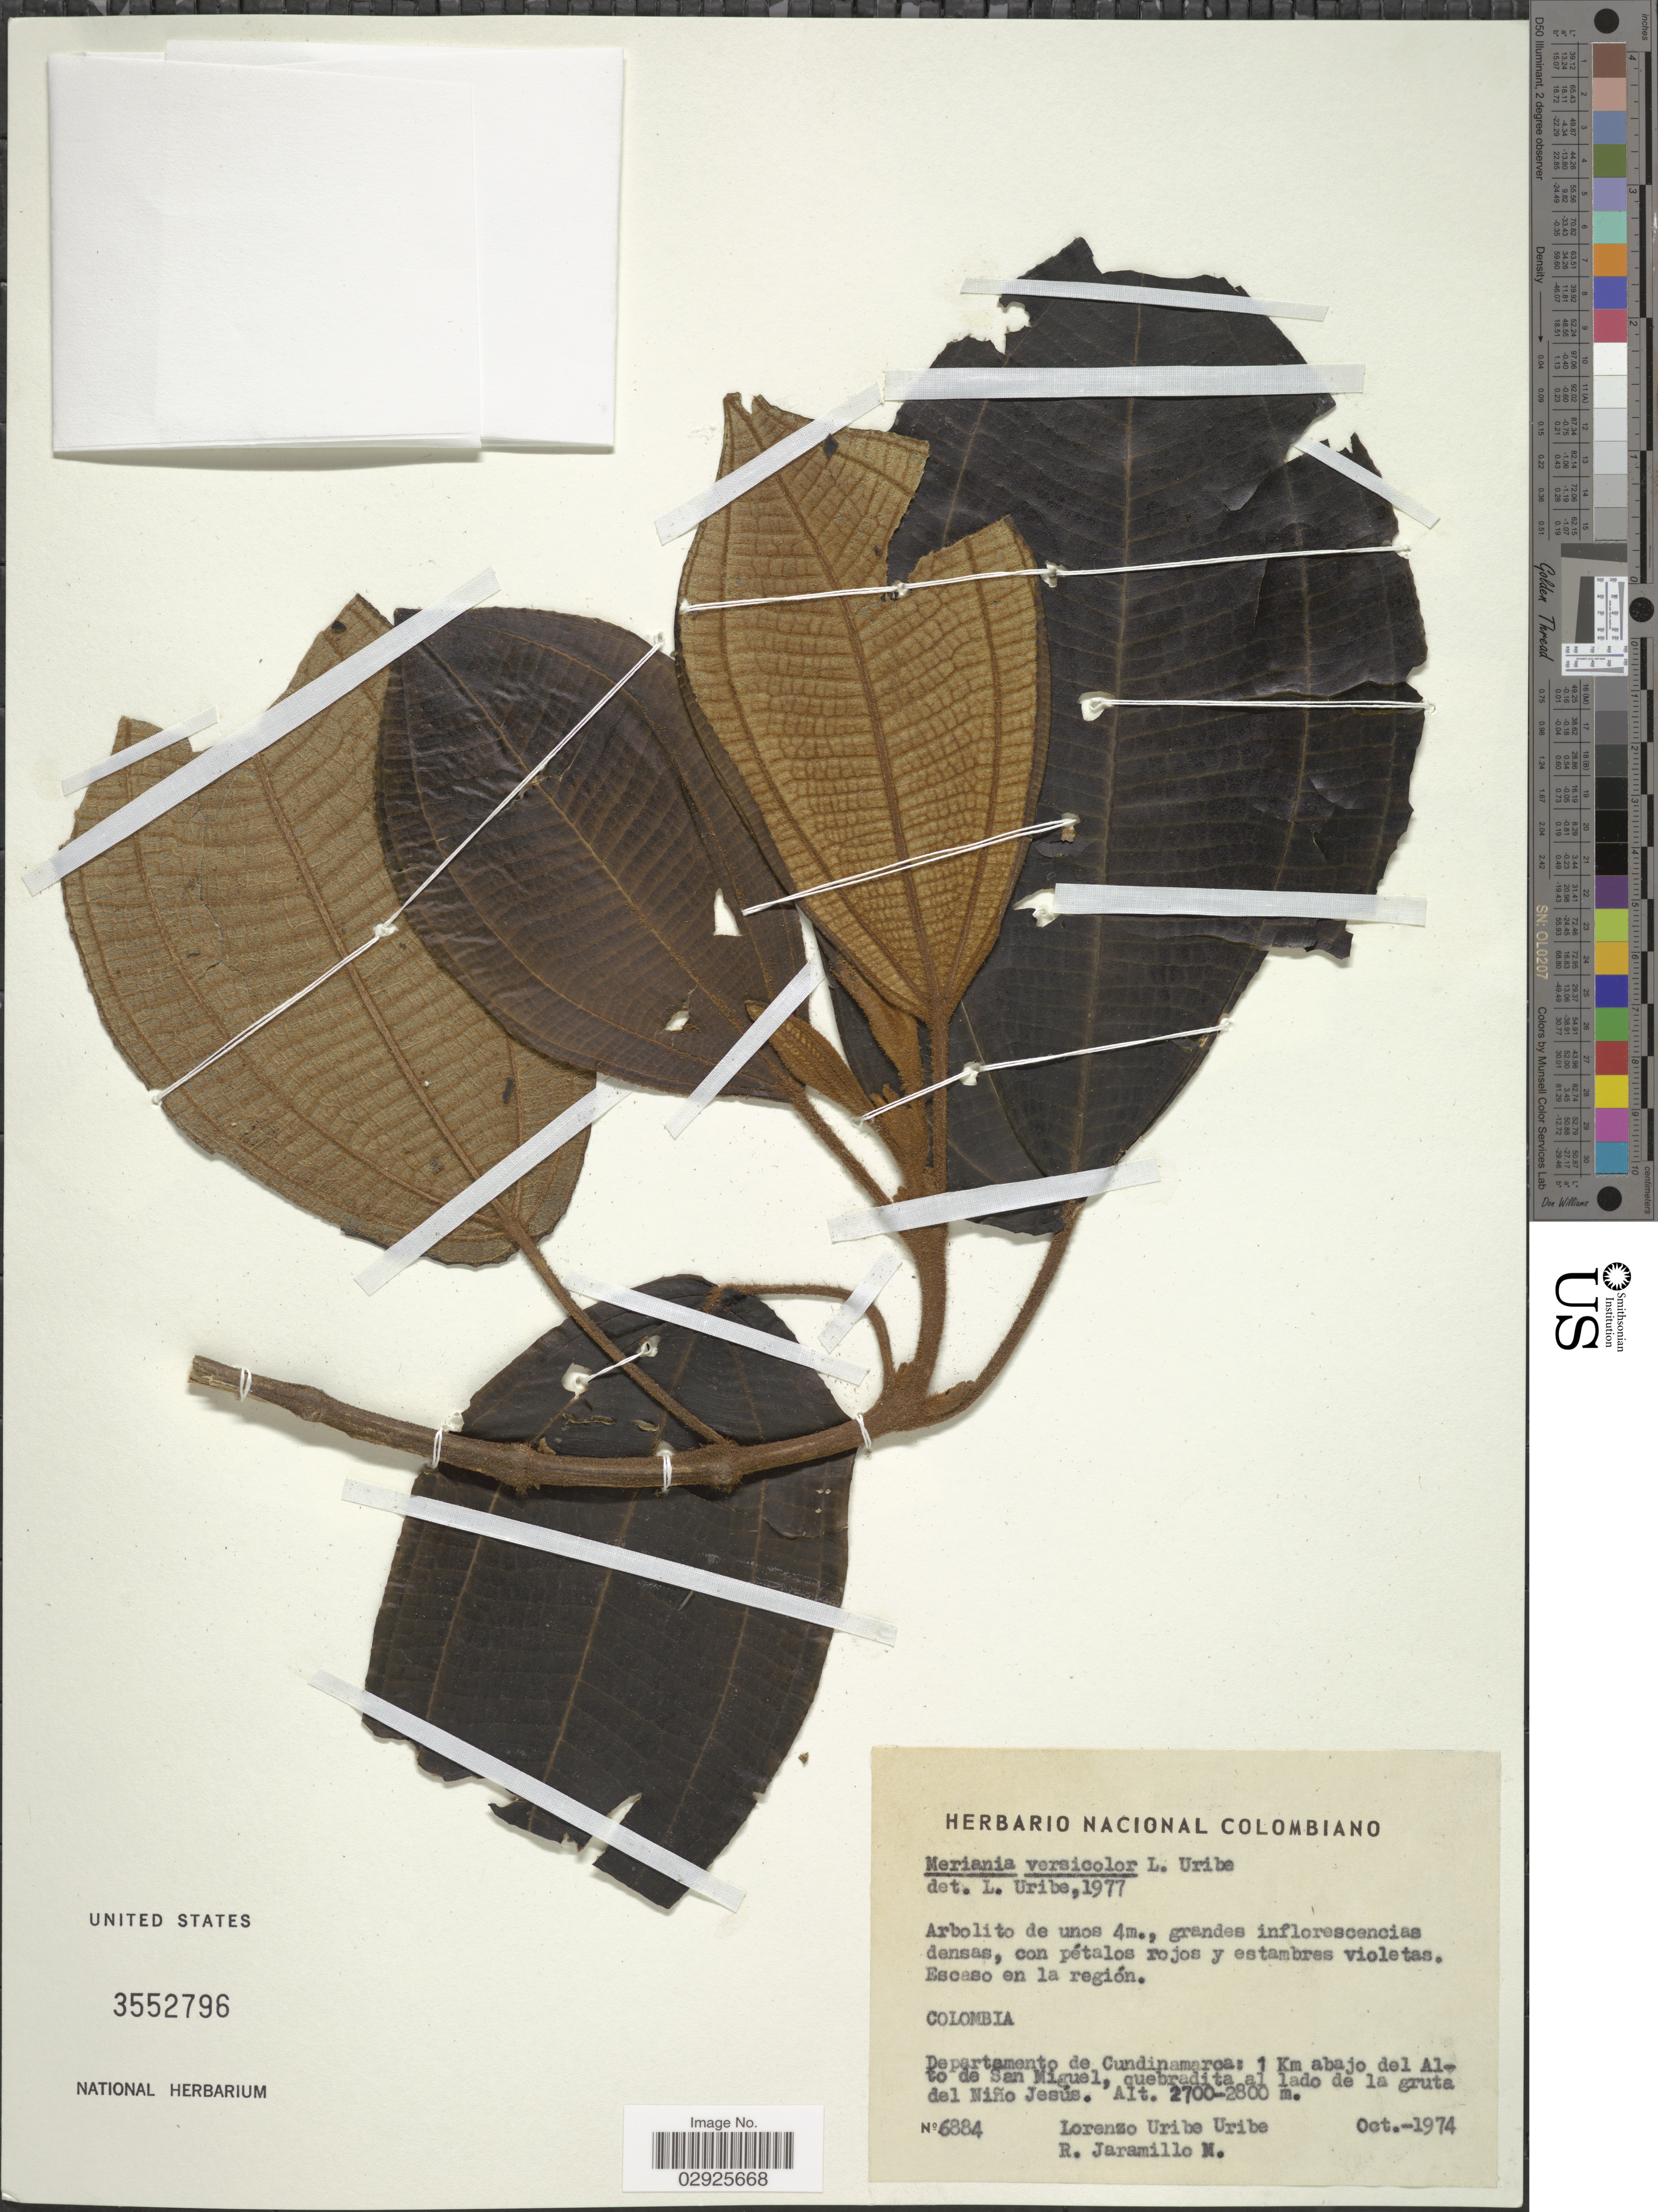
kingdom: Plantae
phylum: Tracheophyta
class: Magnoliopsida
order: Myrtales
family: Melastomataceae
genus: Meriania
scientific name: Meriania versicolor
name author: L. Uribe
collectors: L. Uribe & R. Jaramillo M.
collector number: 6884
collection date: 1974-10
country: Colombia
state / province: Cundinamarca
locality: Departamento de Cundinamarca: 1 Km abajo del Alto de San Miguel, quebrada al lado de la gruta del Niño Jesús.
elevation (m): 2700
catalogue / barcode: US 3552796